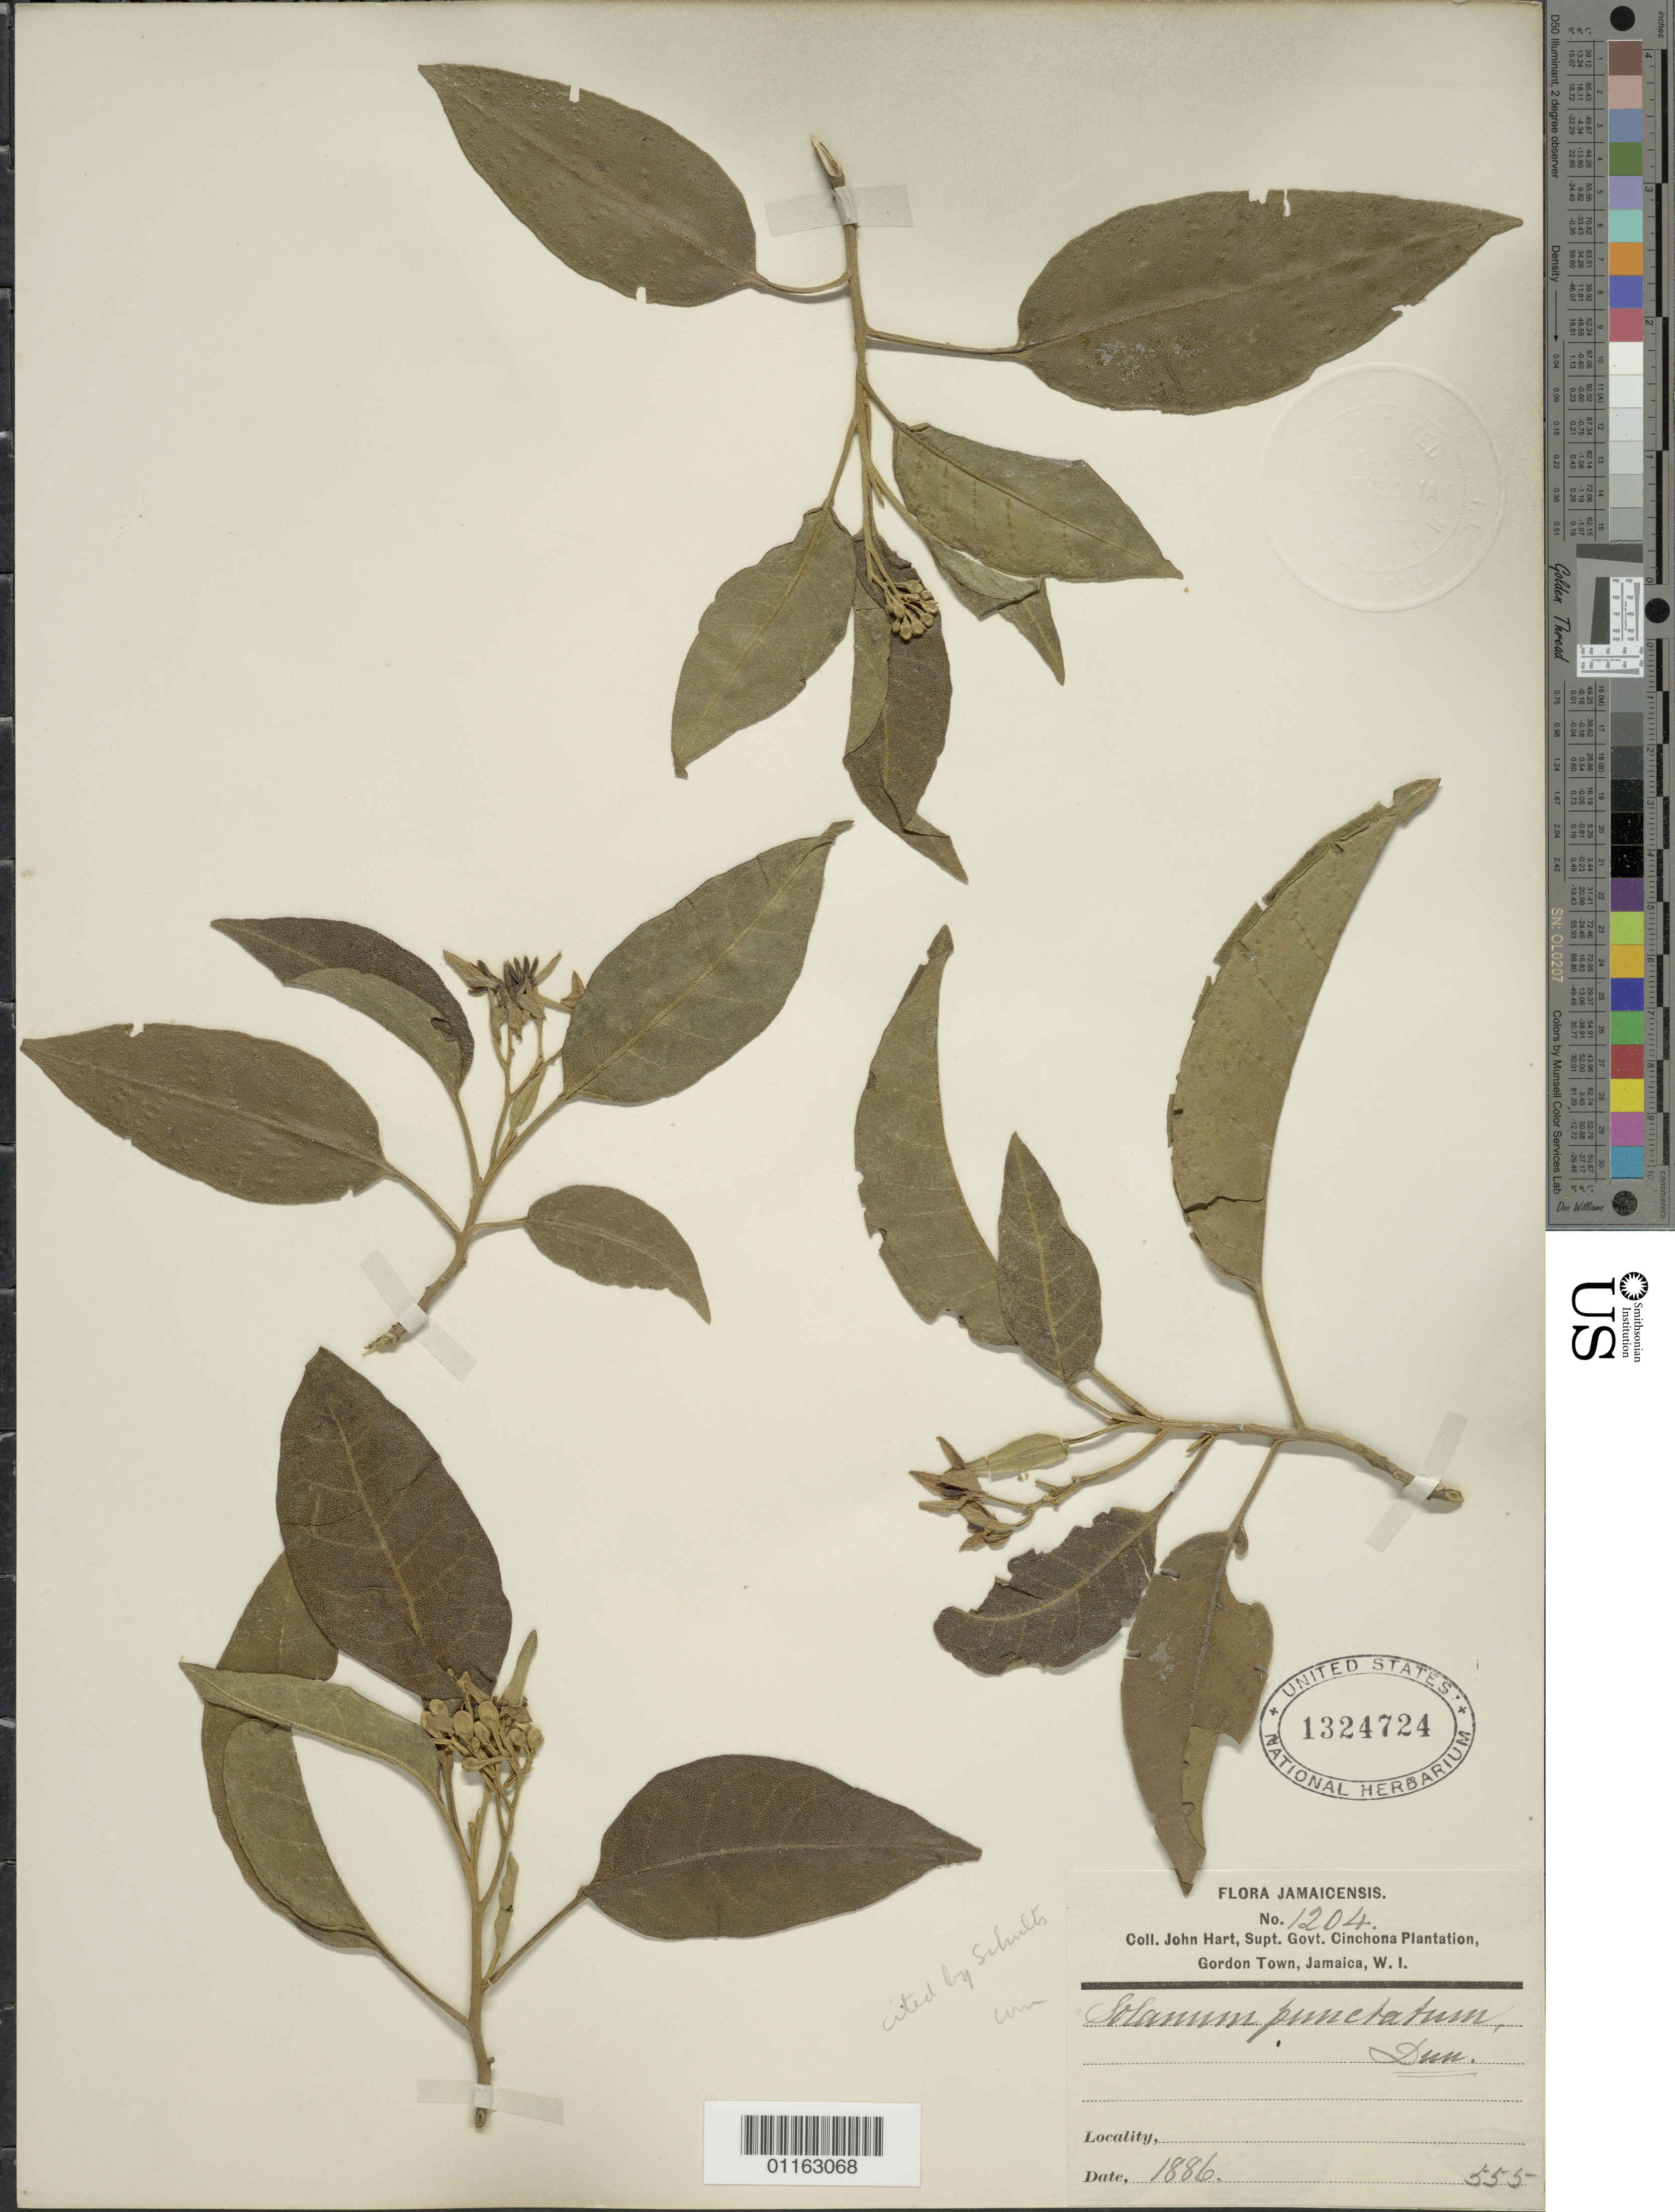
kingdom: Plantae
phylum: Tracheophyta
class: Magnoliopsida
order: Solanales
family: Solanaceae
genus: Solanum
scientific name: Solanum punctulatum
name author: Dunal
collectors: J. Hart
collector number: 1204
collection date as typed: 1886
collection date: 1886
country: Jamaica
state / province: Saint Andrew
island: Jamaica I.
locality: Gordon Town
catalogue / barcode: US 1324724